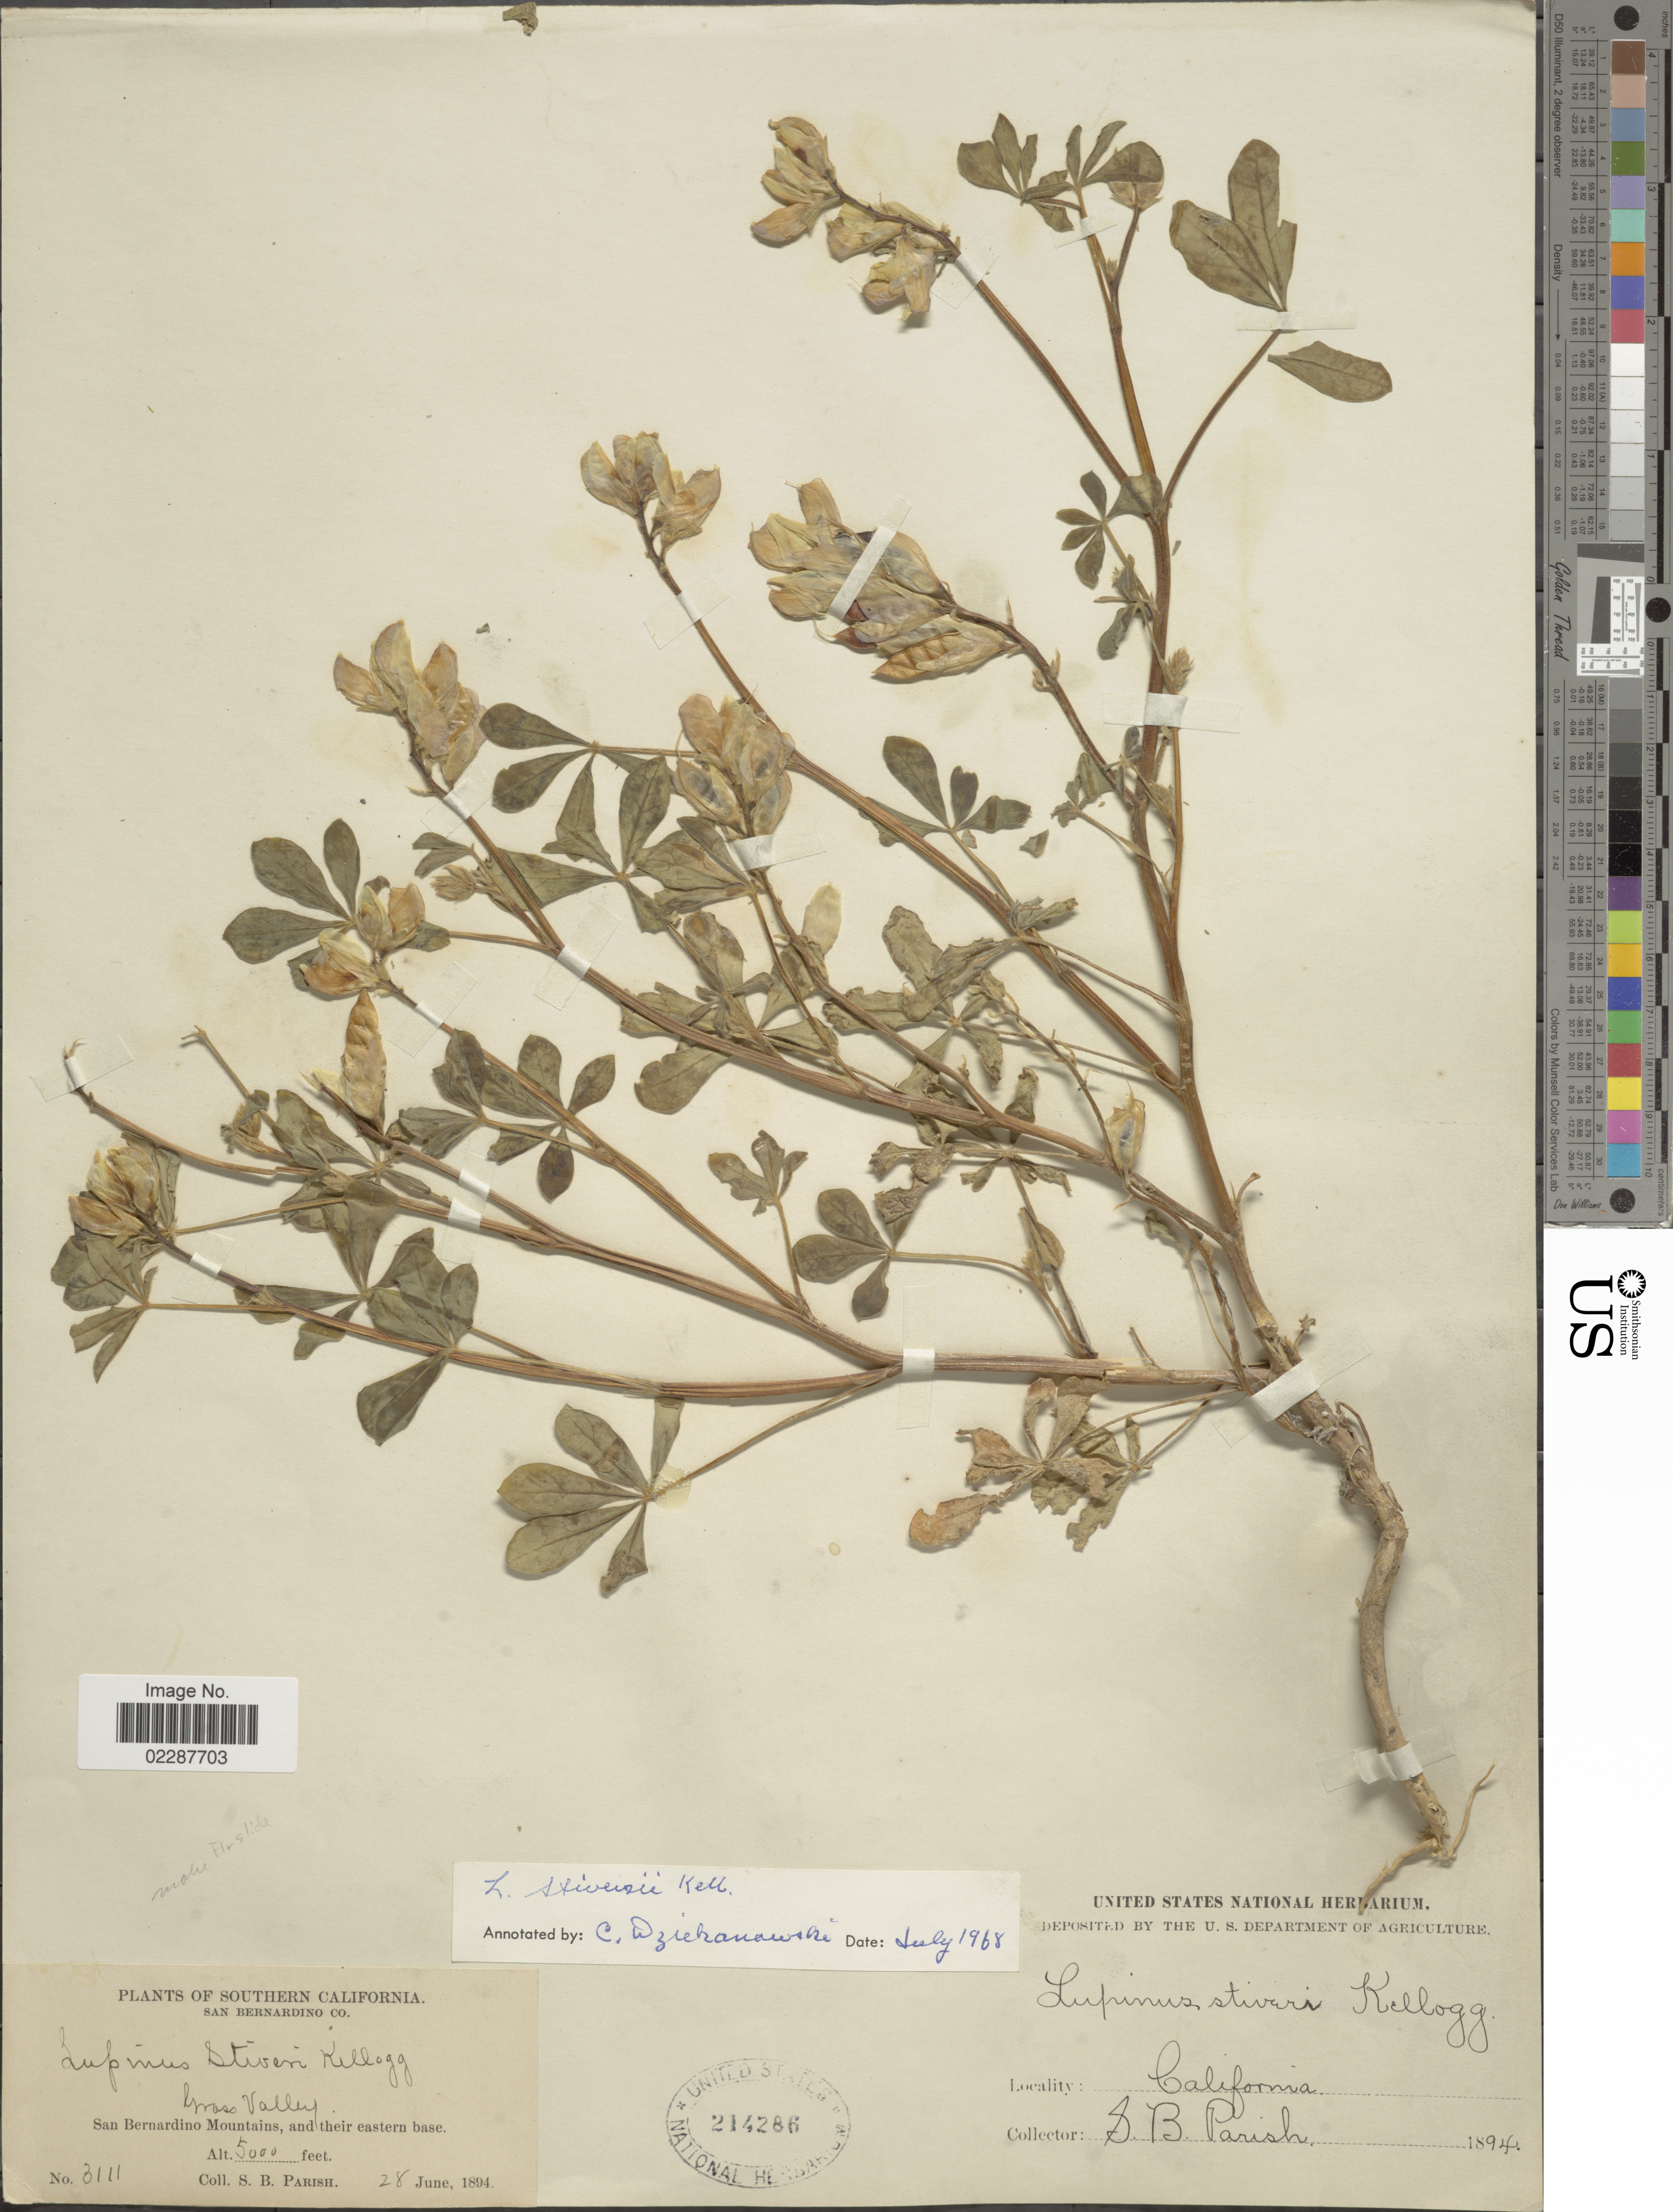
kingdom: Plantae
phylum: Tracheophyta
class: Magnoliopsida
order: Fabales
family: Fabaceae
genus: Lupinus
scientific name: Lupinus stiversii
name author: Kellogg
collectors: S. B. Parish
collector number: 3111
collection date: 1894-06-28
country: United States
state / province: California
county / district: San Bernardino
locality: Southern California, San Bernardino Co. Grass Valley, San Bernardino Mountains, and their eastern base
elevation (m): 1524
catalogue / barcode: US 214286